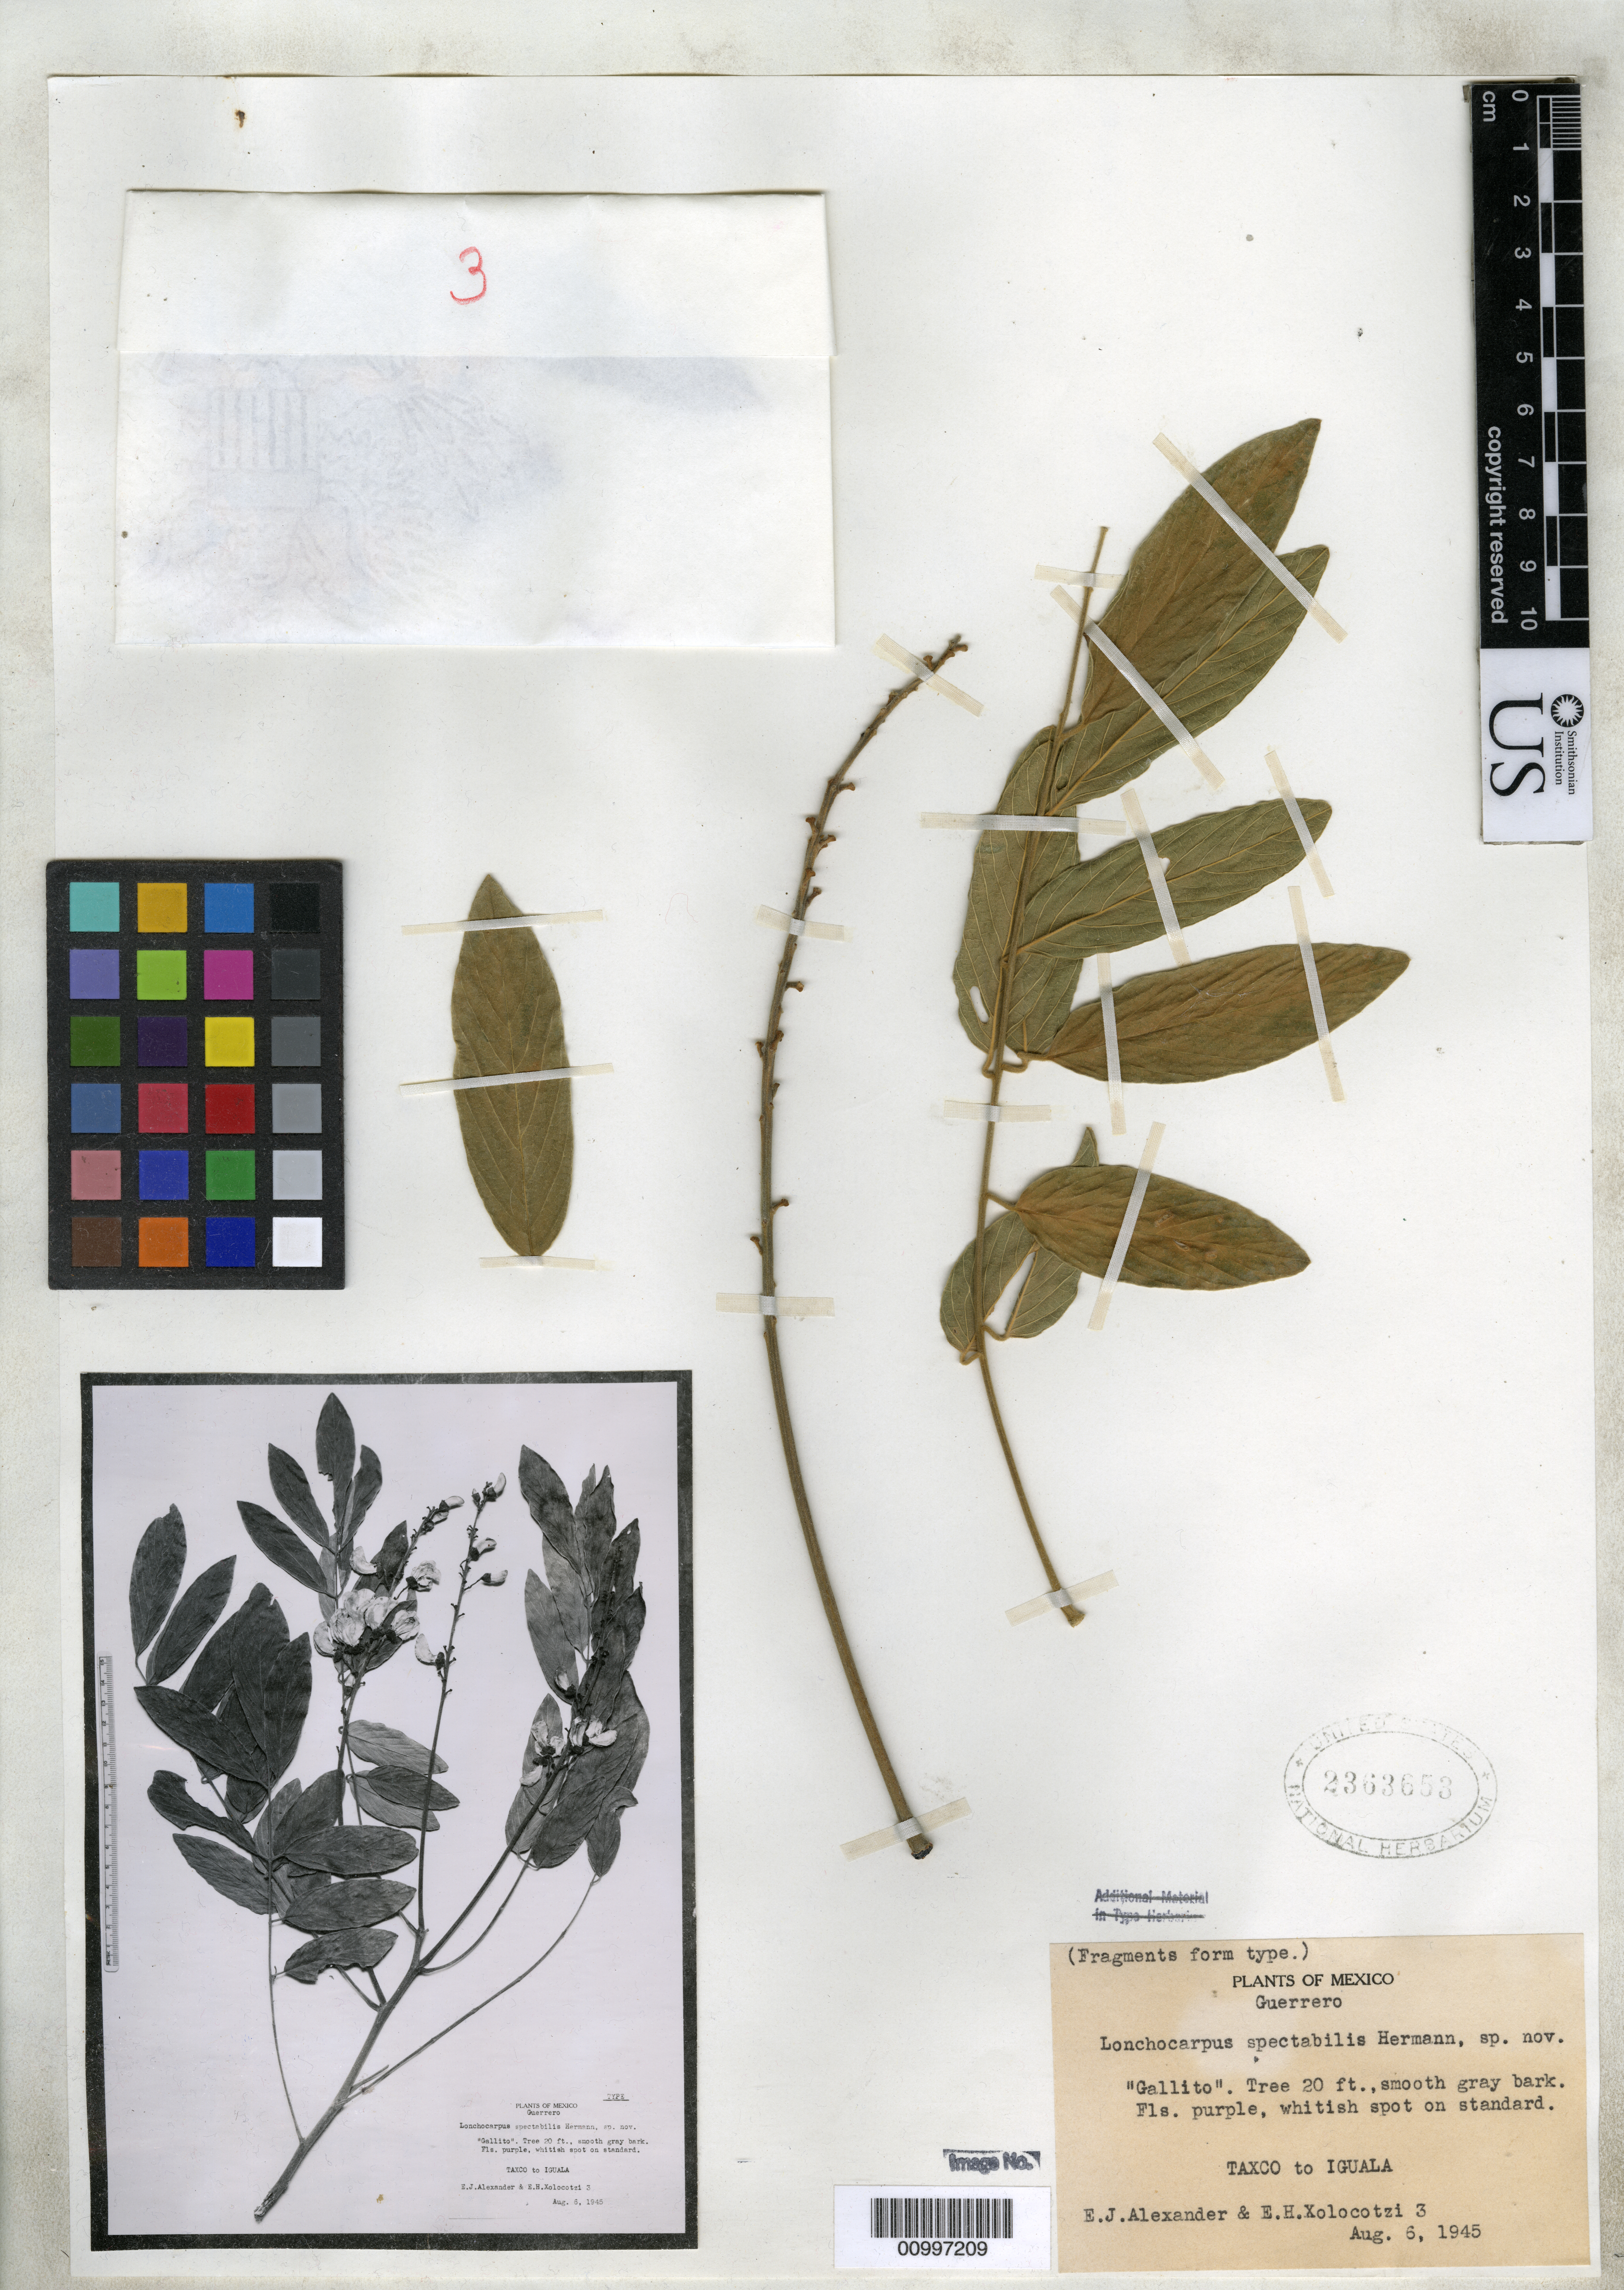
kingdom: Plantae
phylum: Tracheophyta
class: Magnoliopsida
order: Fabales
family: Fabaceae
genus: Lonchocarpus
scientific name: Lonchocarpus spectabilis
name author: F.J. Herm.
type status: Isotype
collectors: E. J. Alexander & E. I. Hernández-X.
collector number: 3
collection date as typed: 06 Aug 1945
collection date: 1945-08-06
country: Mexico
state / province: Guerrero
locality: Taxco to Iguala.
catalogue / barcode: US 2363653